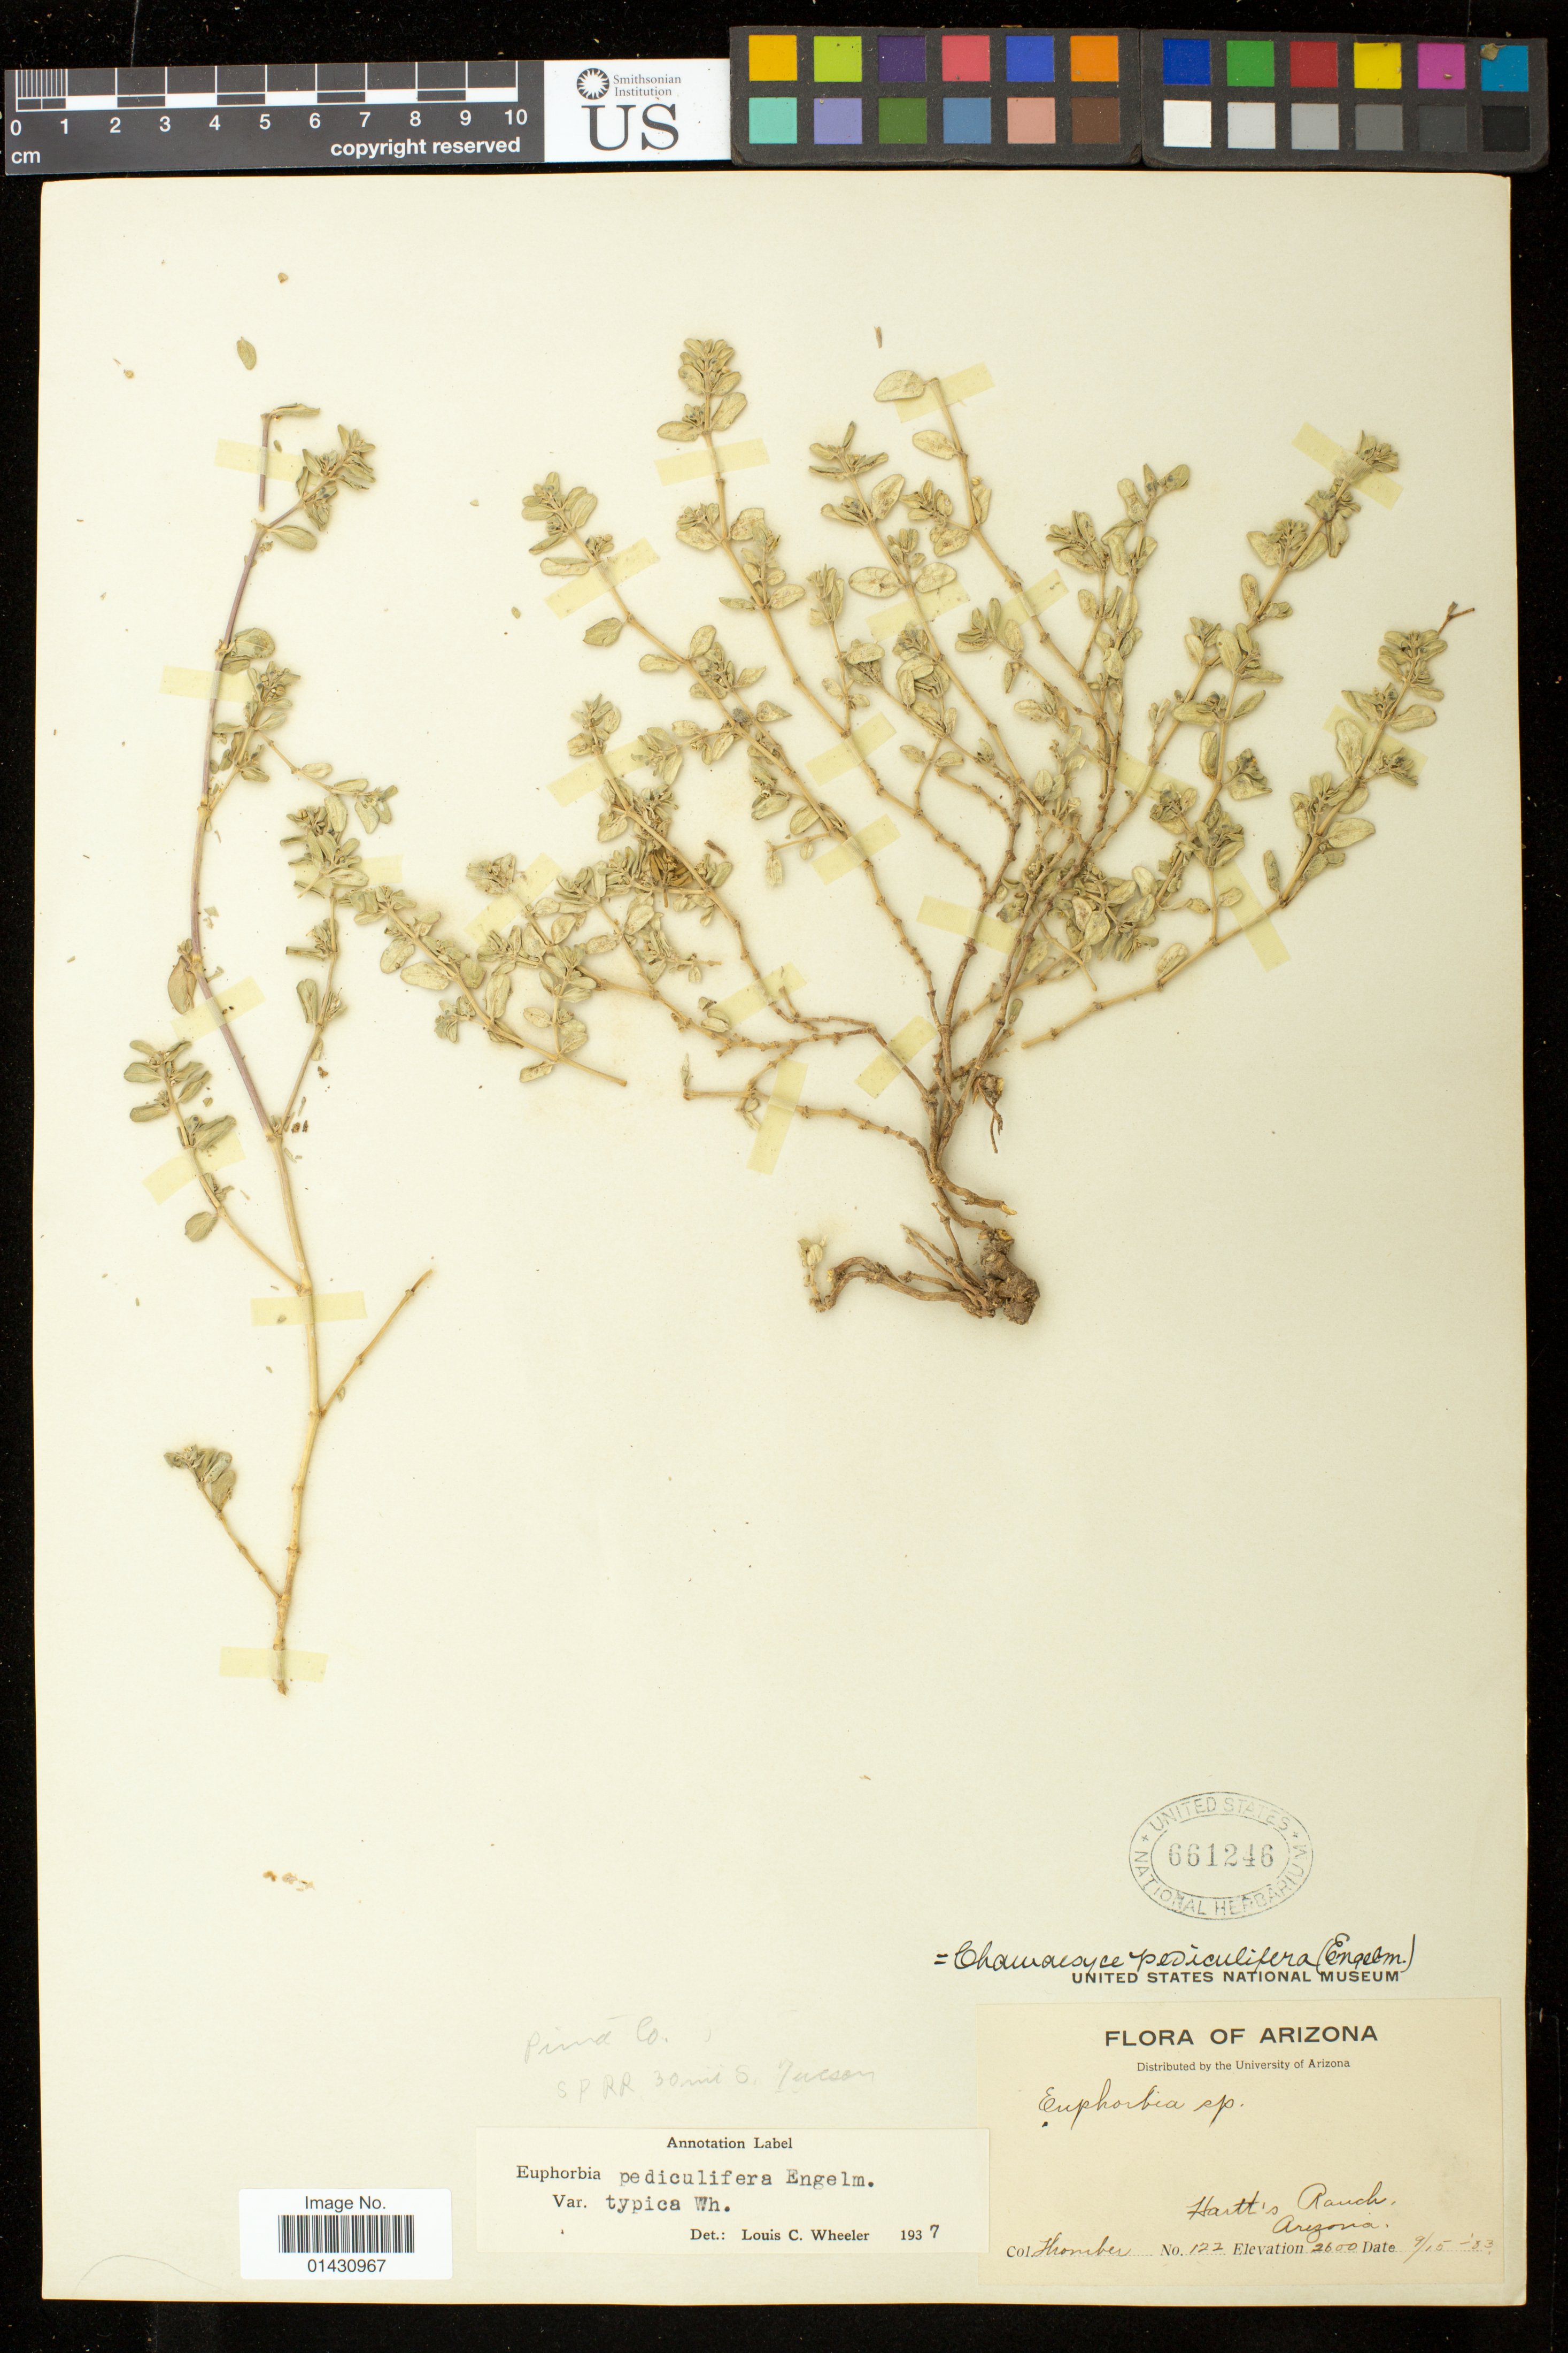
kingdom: Plantae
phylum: Tracheophyta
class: Magnoliopsida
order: Malpighiales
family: Euphorbiaceae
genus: Euphorbia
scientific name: Euphorbia pediculifera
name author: Engelm.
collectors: J. Thornber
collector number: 122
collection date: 1883-09-15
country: United States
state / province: Arizona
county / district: Pima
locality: Hartt's Ranch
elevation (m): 792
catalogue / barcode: US 661246